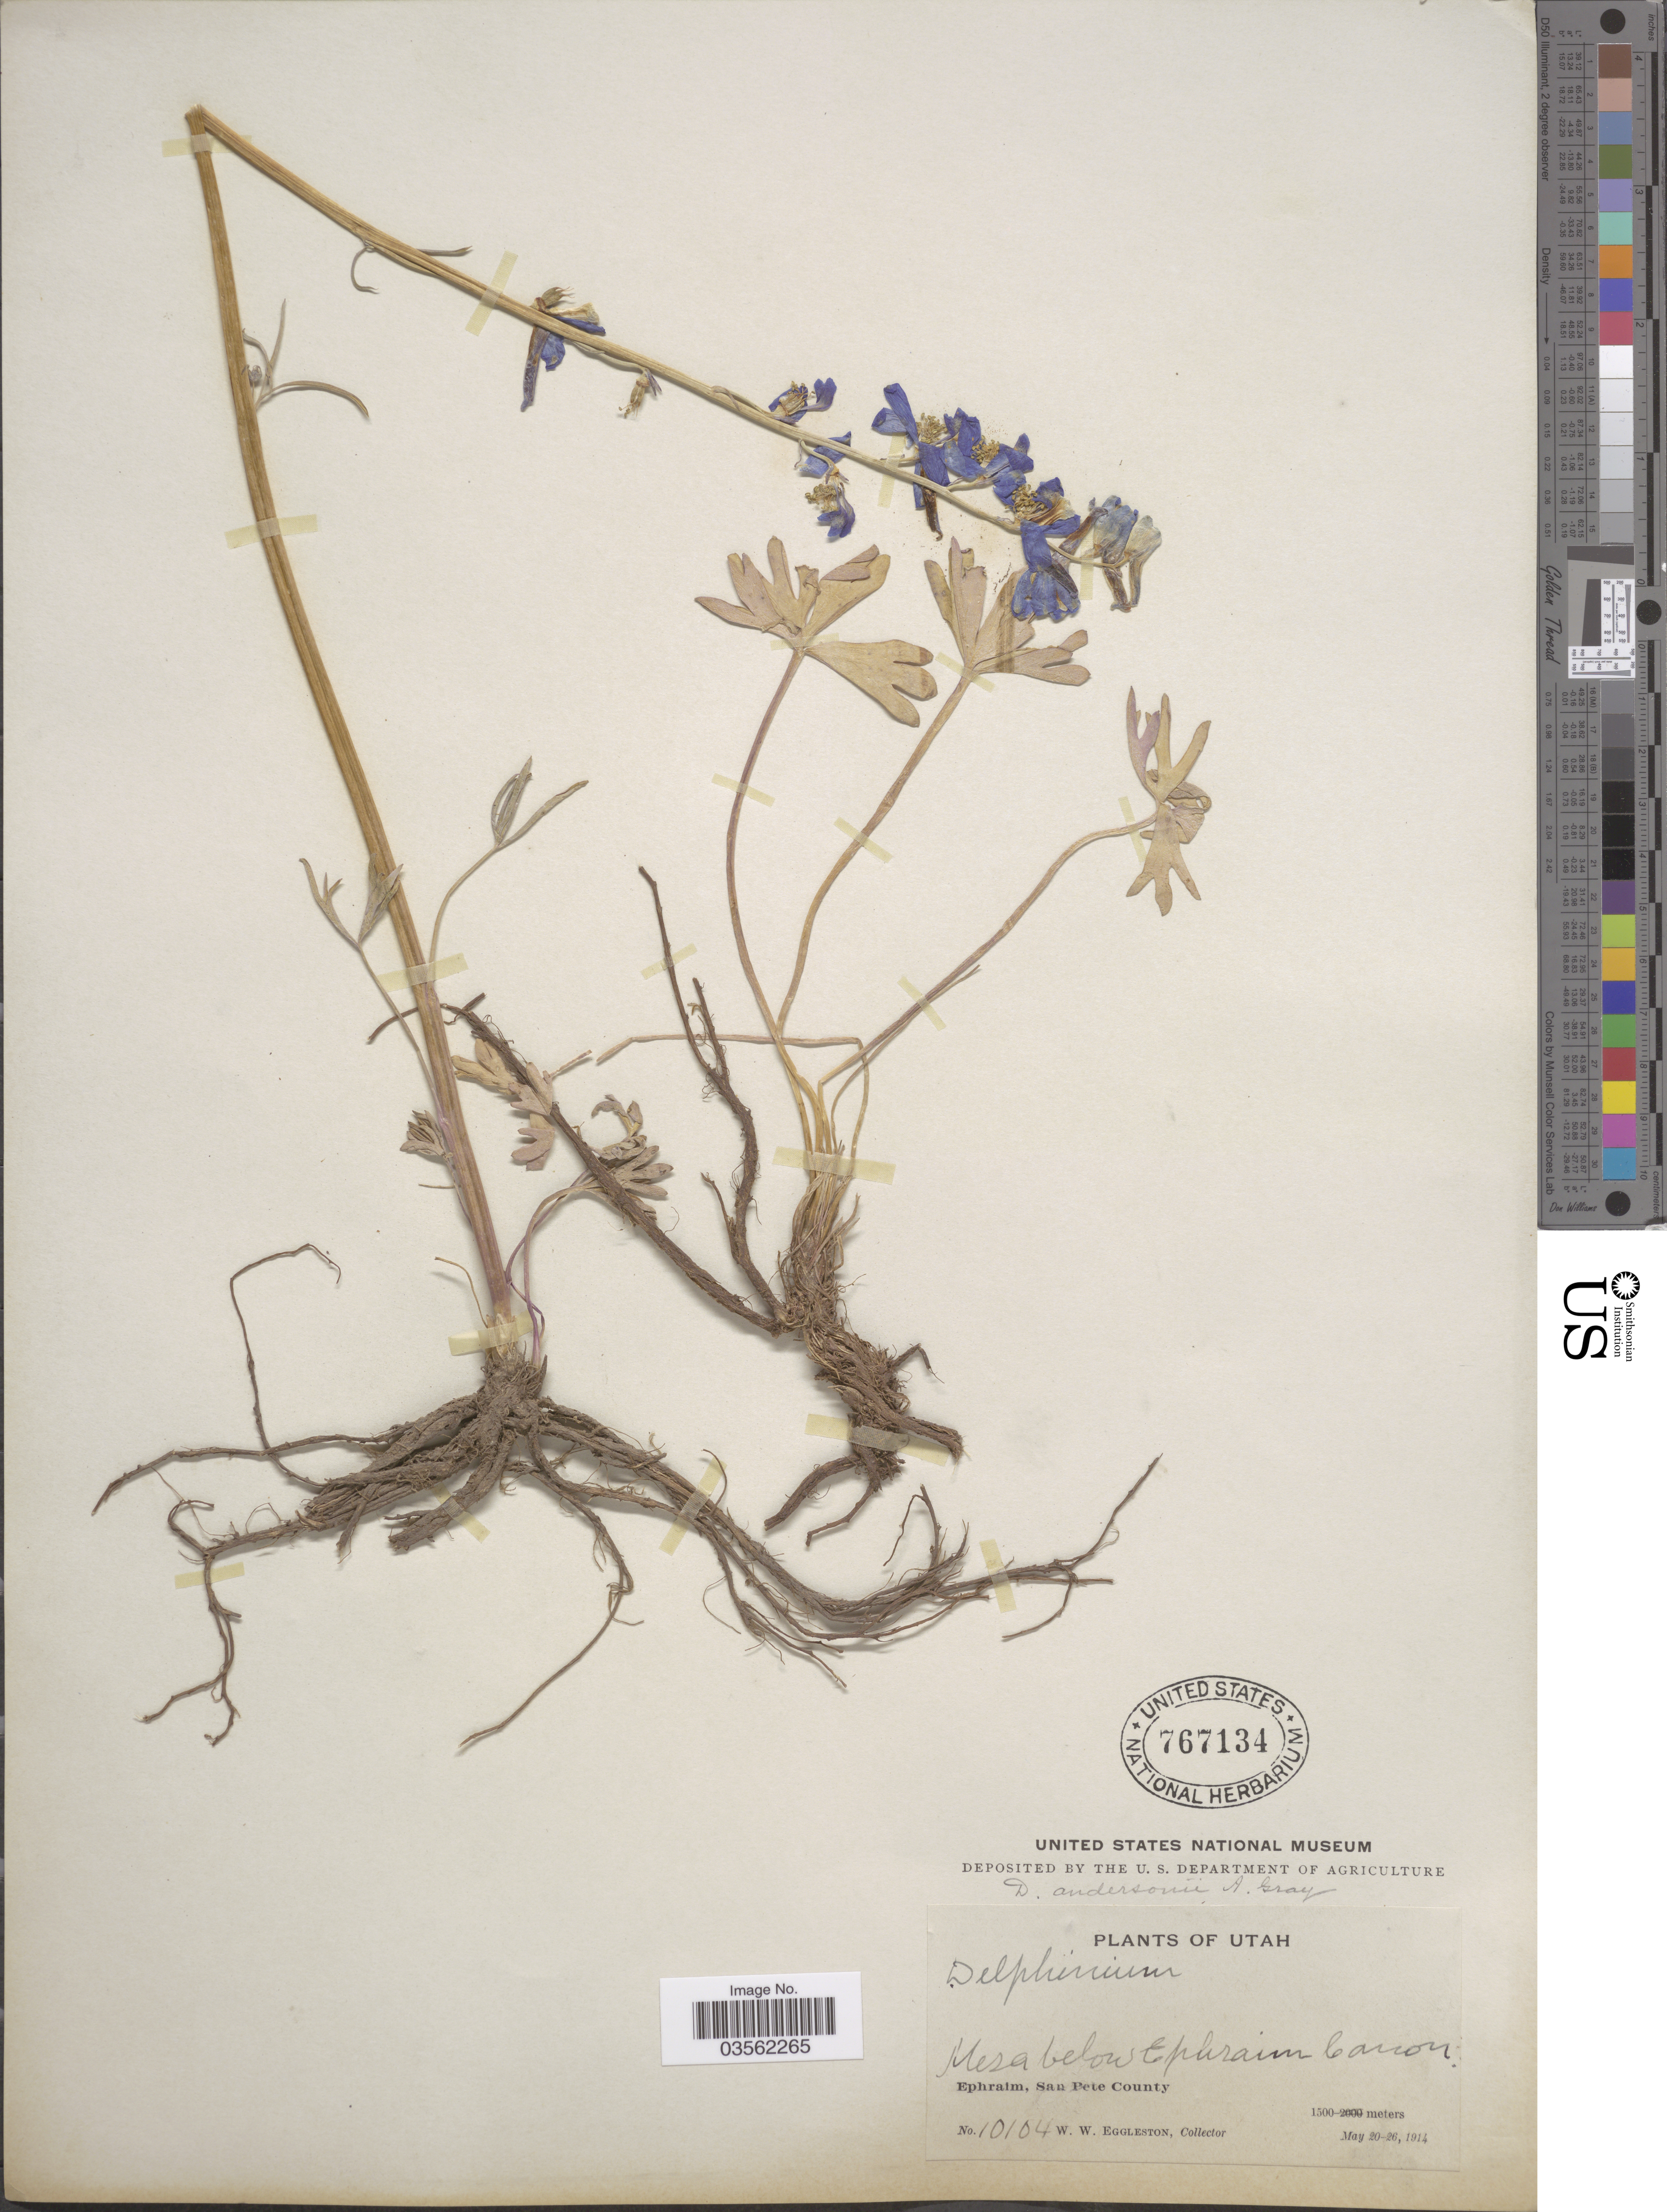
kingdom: Plantae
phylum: Tracheophyta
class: Magnoliopsida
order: Ranunculales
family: Ranunculaceae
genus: Delphinium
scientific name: Delphinium andersonii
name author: A. Gray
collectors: W. W. Eggleston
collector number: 10104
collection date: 1914-05-20/1914-05-26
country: United States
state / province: Utah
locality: Mesa below Ephraim Canon. Ephraim, San Pete County.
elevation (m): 1500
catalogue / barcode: US 767134